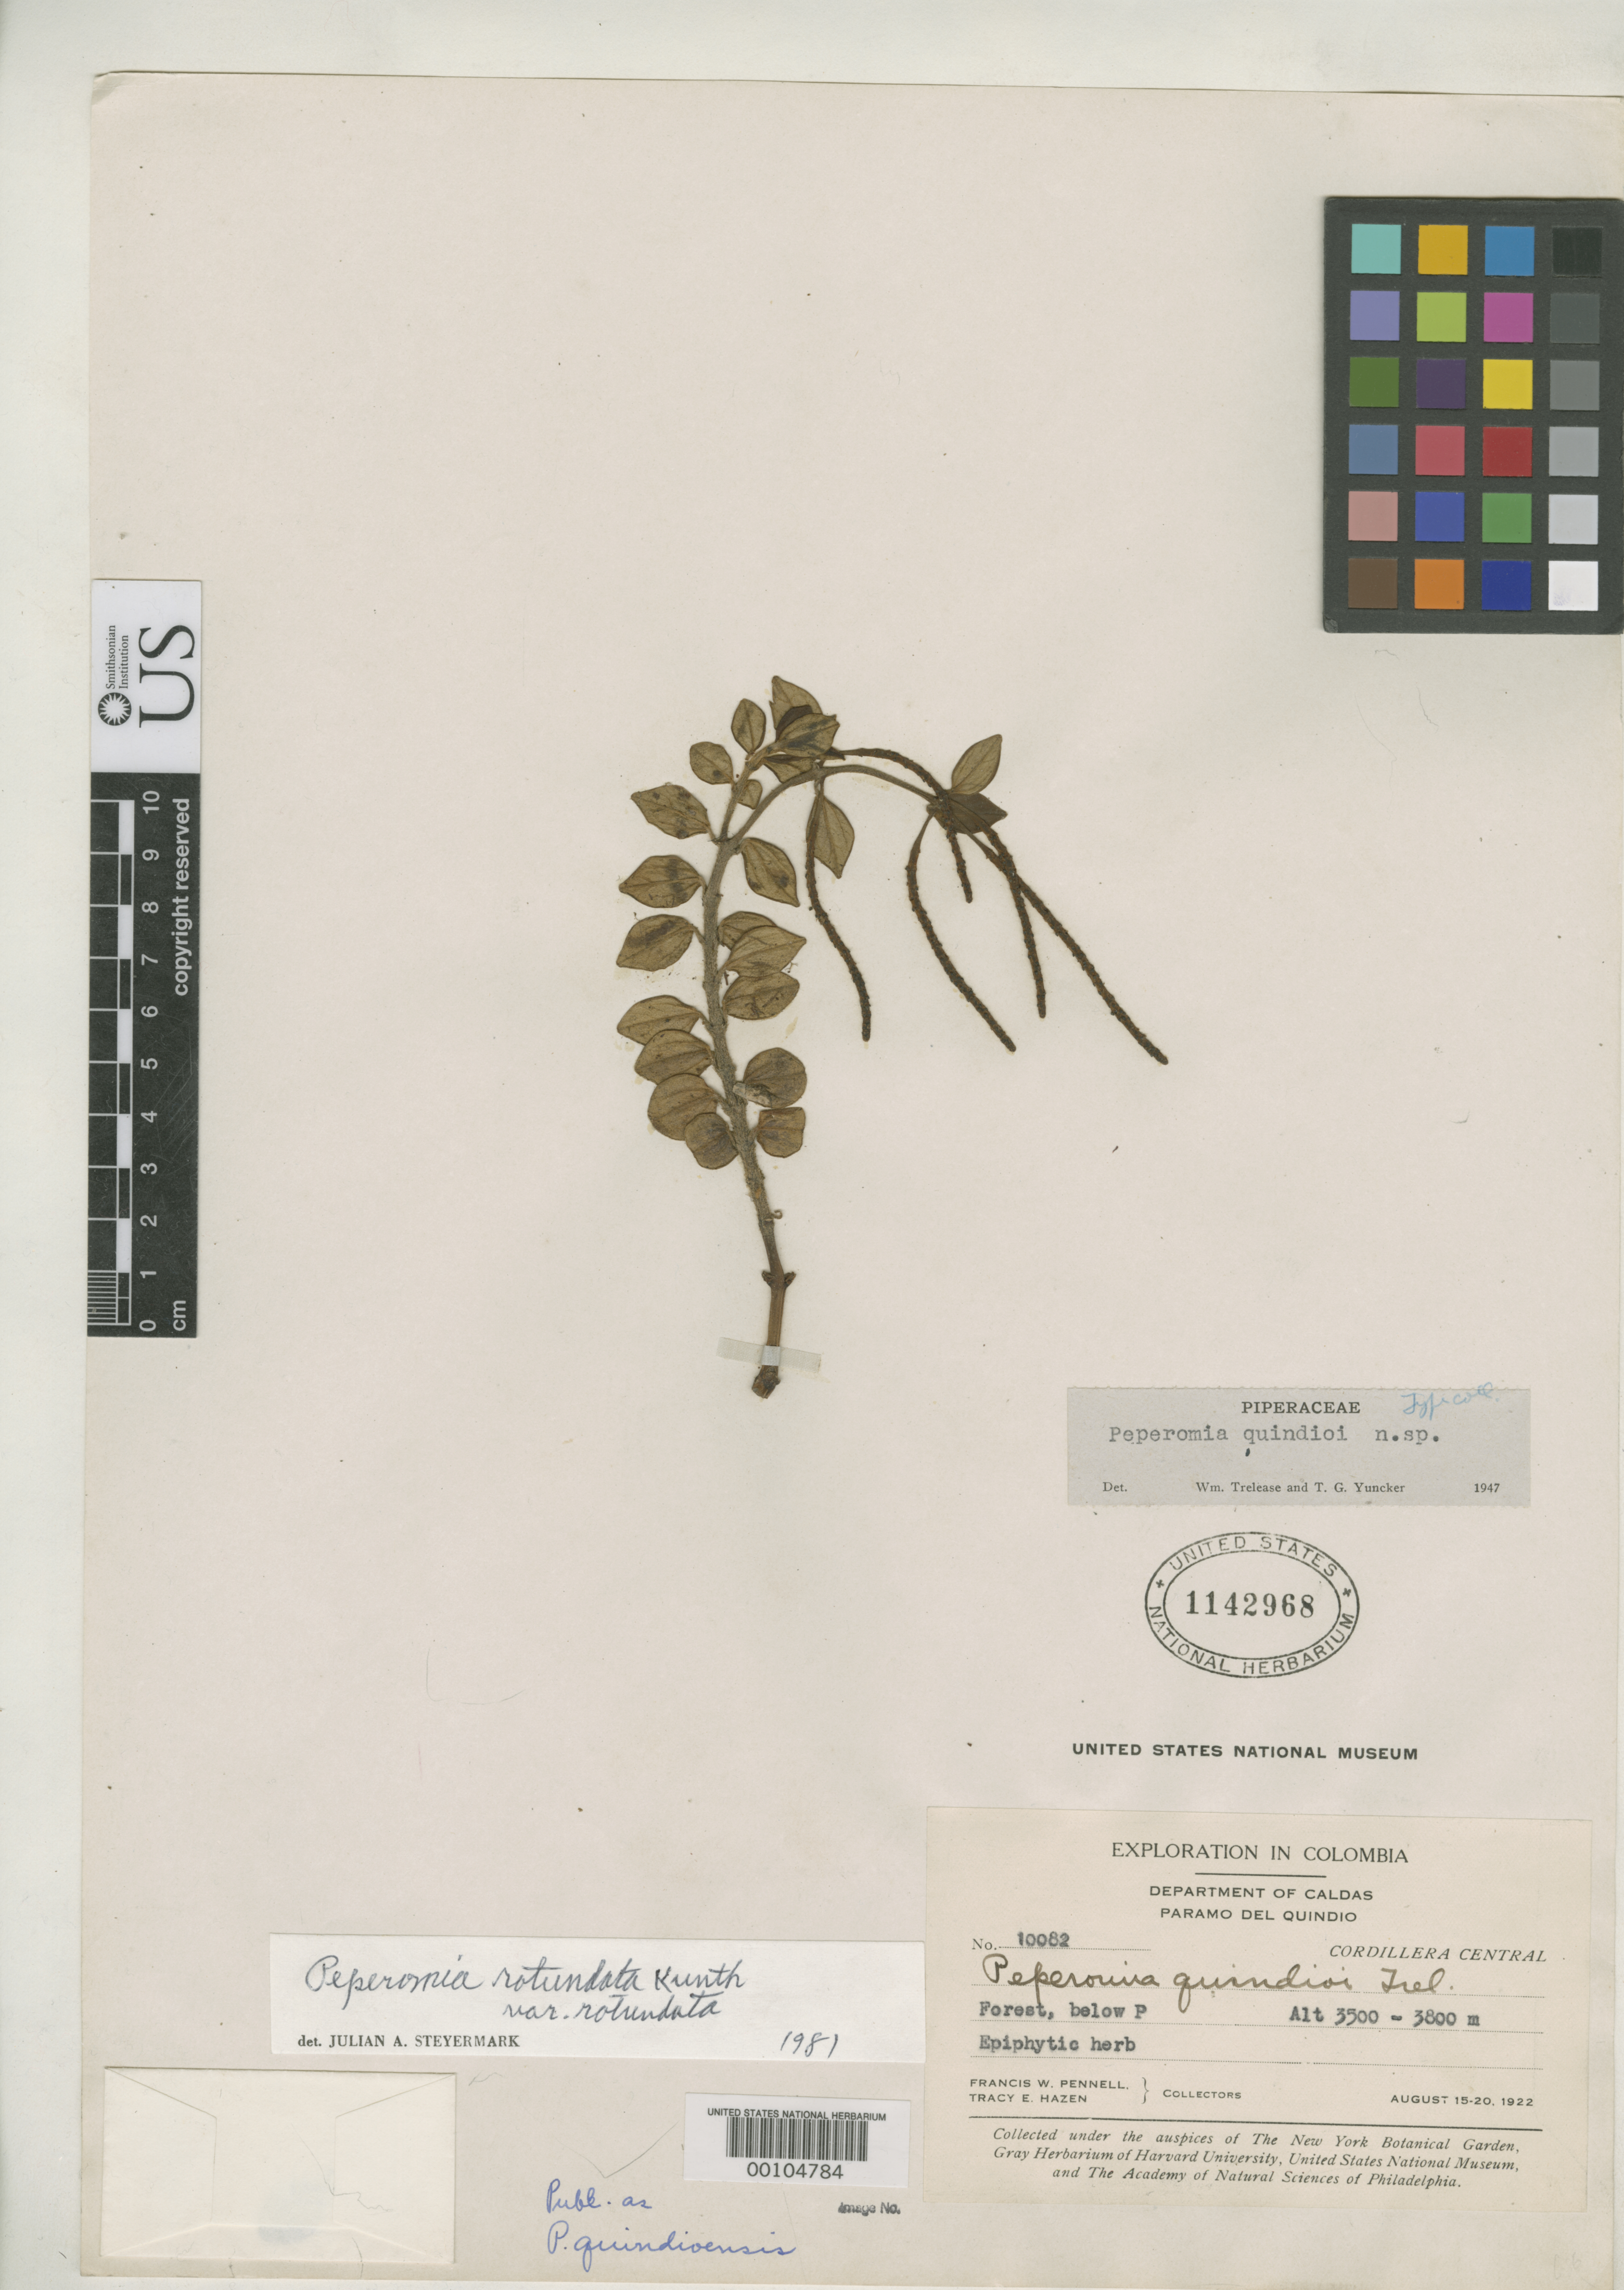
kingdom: Plantae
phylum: Tracheophyta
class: Magnoliopsida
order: Piperales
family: Piperaceae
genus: Peperomia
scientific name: Peperomia quindioensis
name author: Trel. & Yunck.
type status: Isotype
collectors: F. W. Pennell & T. E. Hazen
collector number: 10082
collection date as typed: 15 Aug 1922 to 20 Aug 1922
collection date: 1922-08-15/1922-08-20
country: Colombia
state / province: Caldas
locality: Below Paramo del Quindo.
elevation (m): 3500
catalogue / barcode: US 1142968